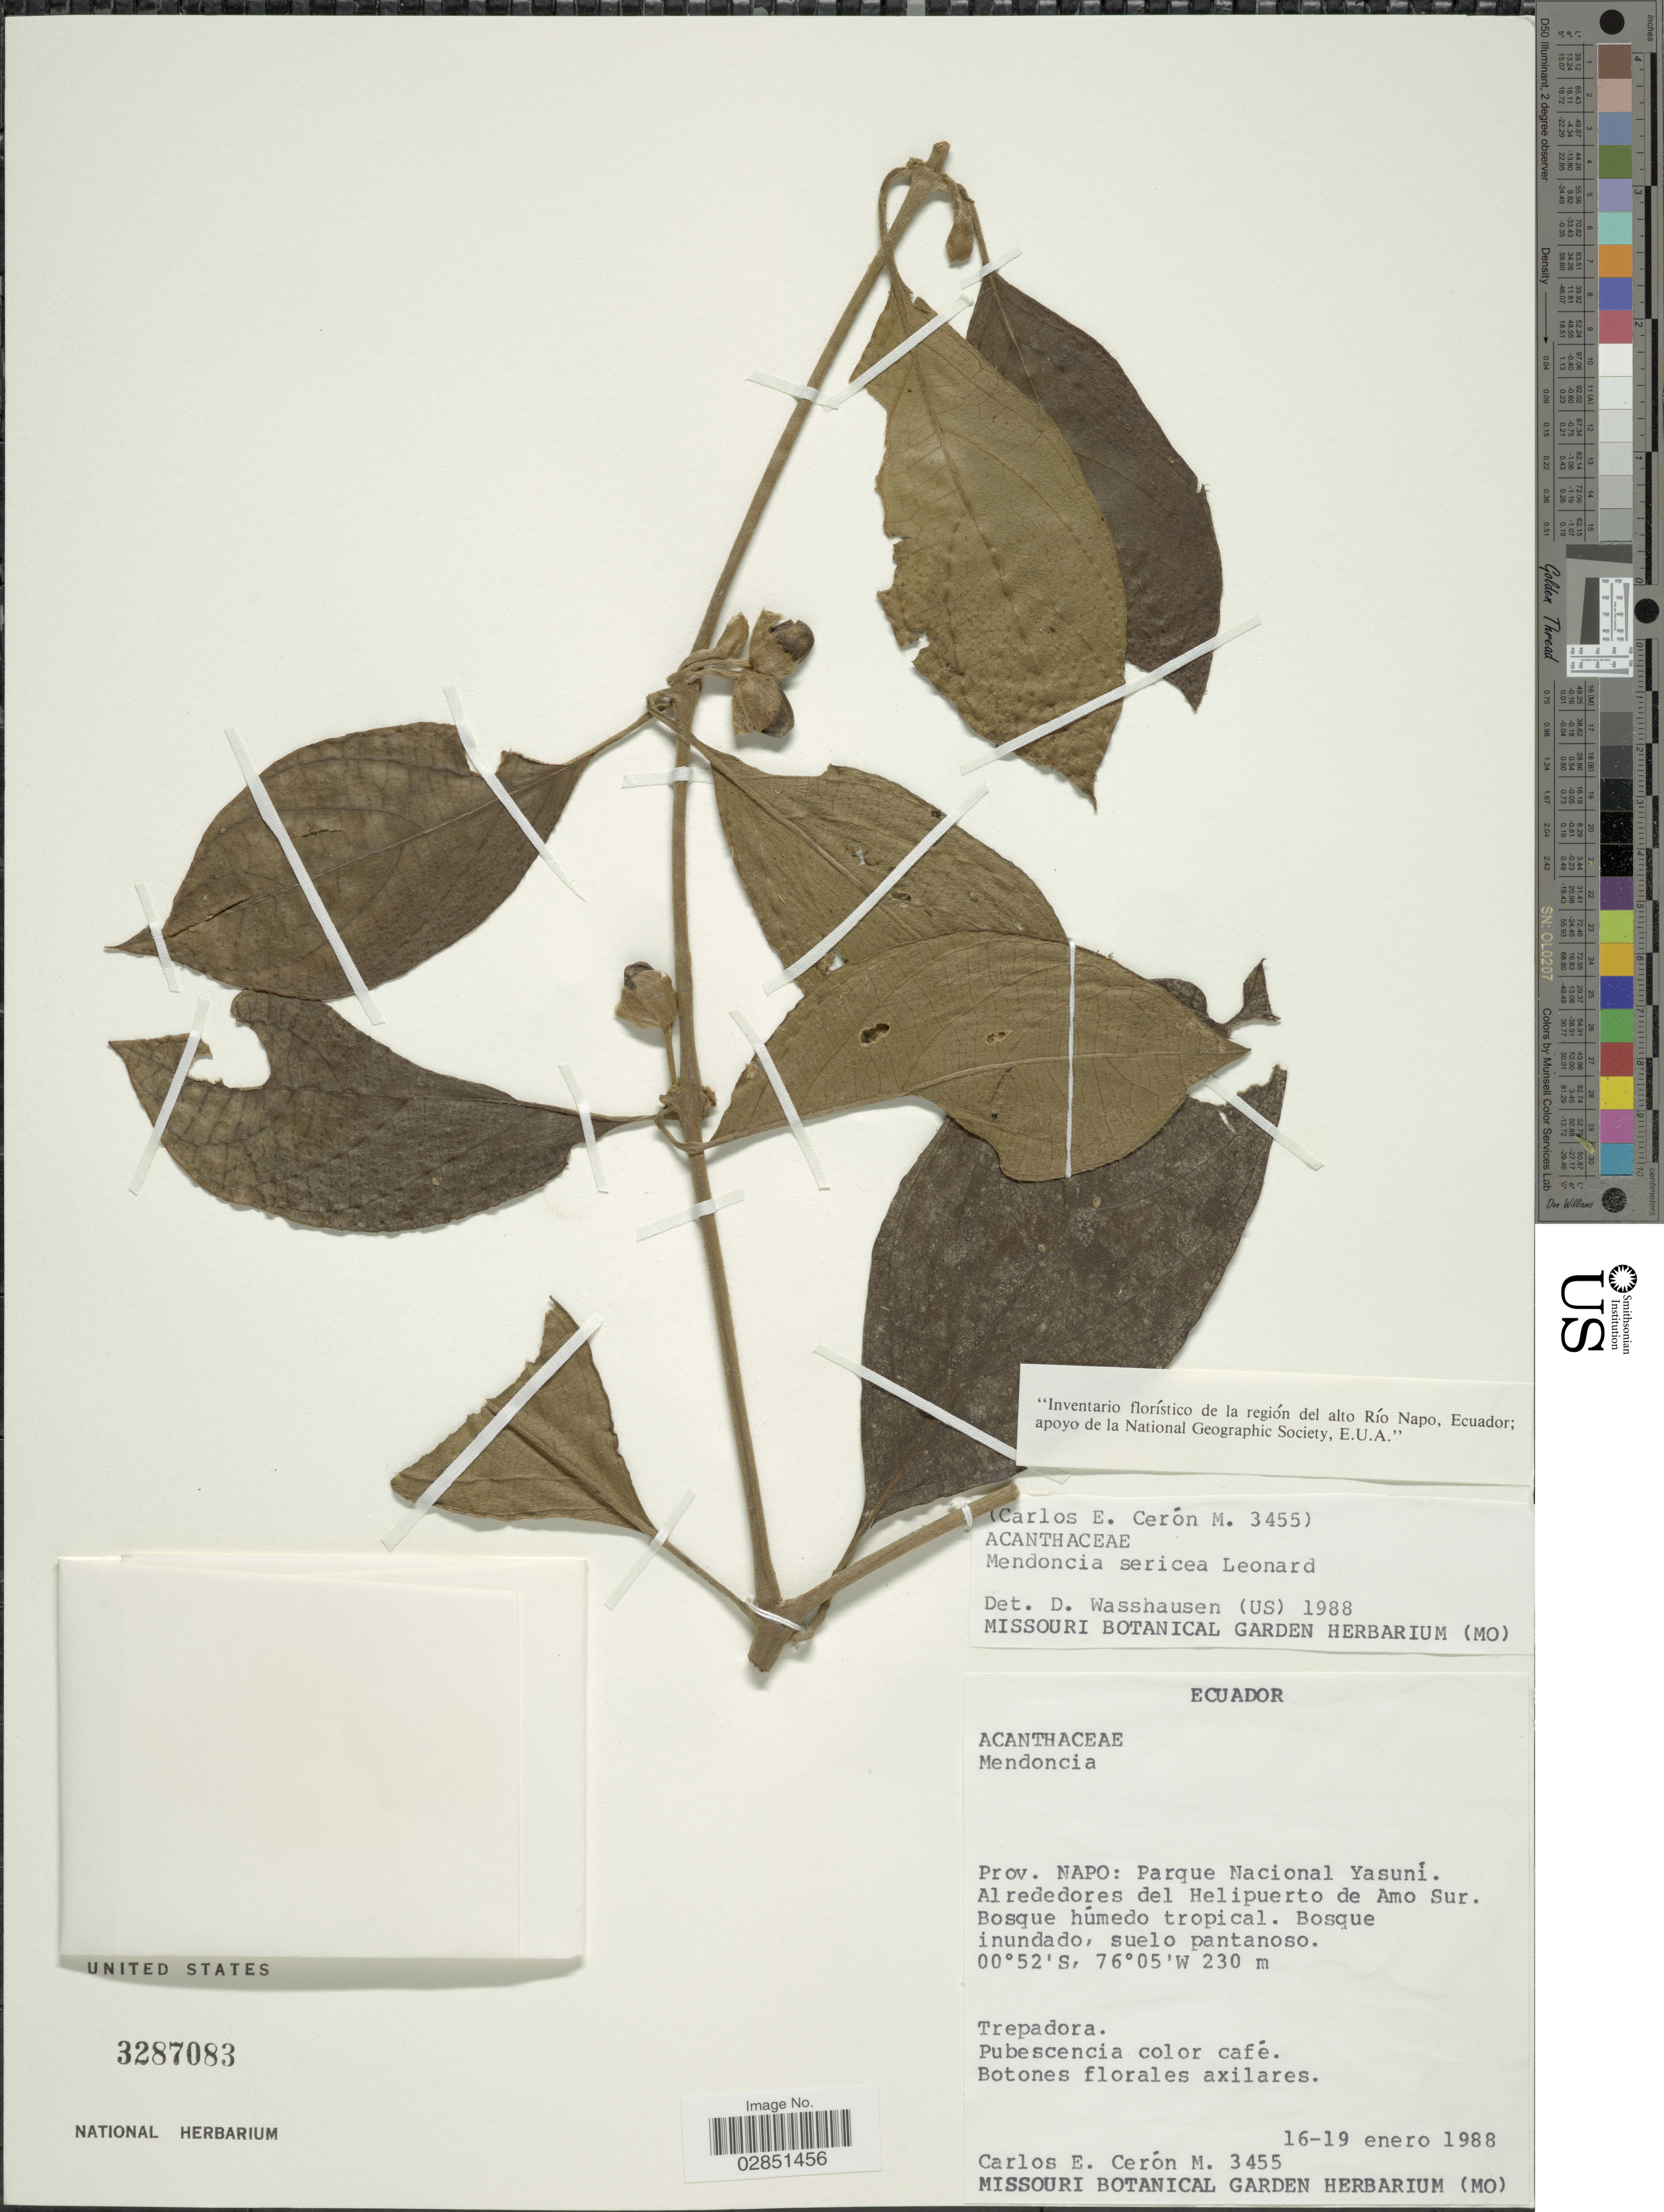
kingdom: Plantae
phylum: Tracheophyta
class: Magnoliopsida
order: Lamiales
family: Acanthaceae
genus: Mendoncia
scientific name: Mendoncia sericea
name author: Leonard ex Wassh.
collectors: C. E. Cerón M.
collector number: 3455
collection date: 1988-01-16/1988-01-19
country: Ecuador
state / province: Napo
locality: Prov. Napo: Parque Nacional Yasuni. Alrededores del Helipuerto de Amo Sur.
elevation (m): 230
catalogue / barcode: US 3287083